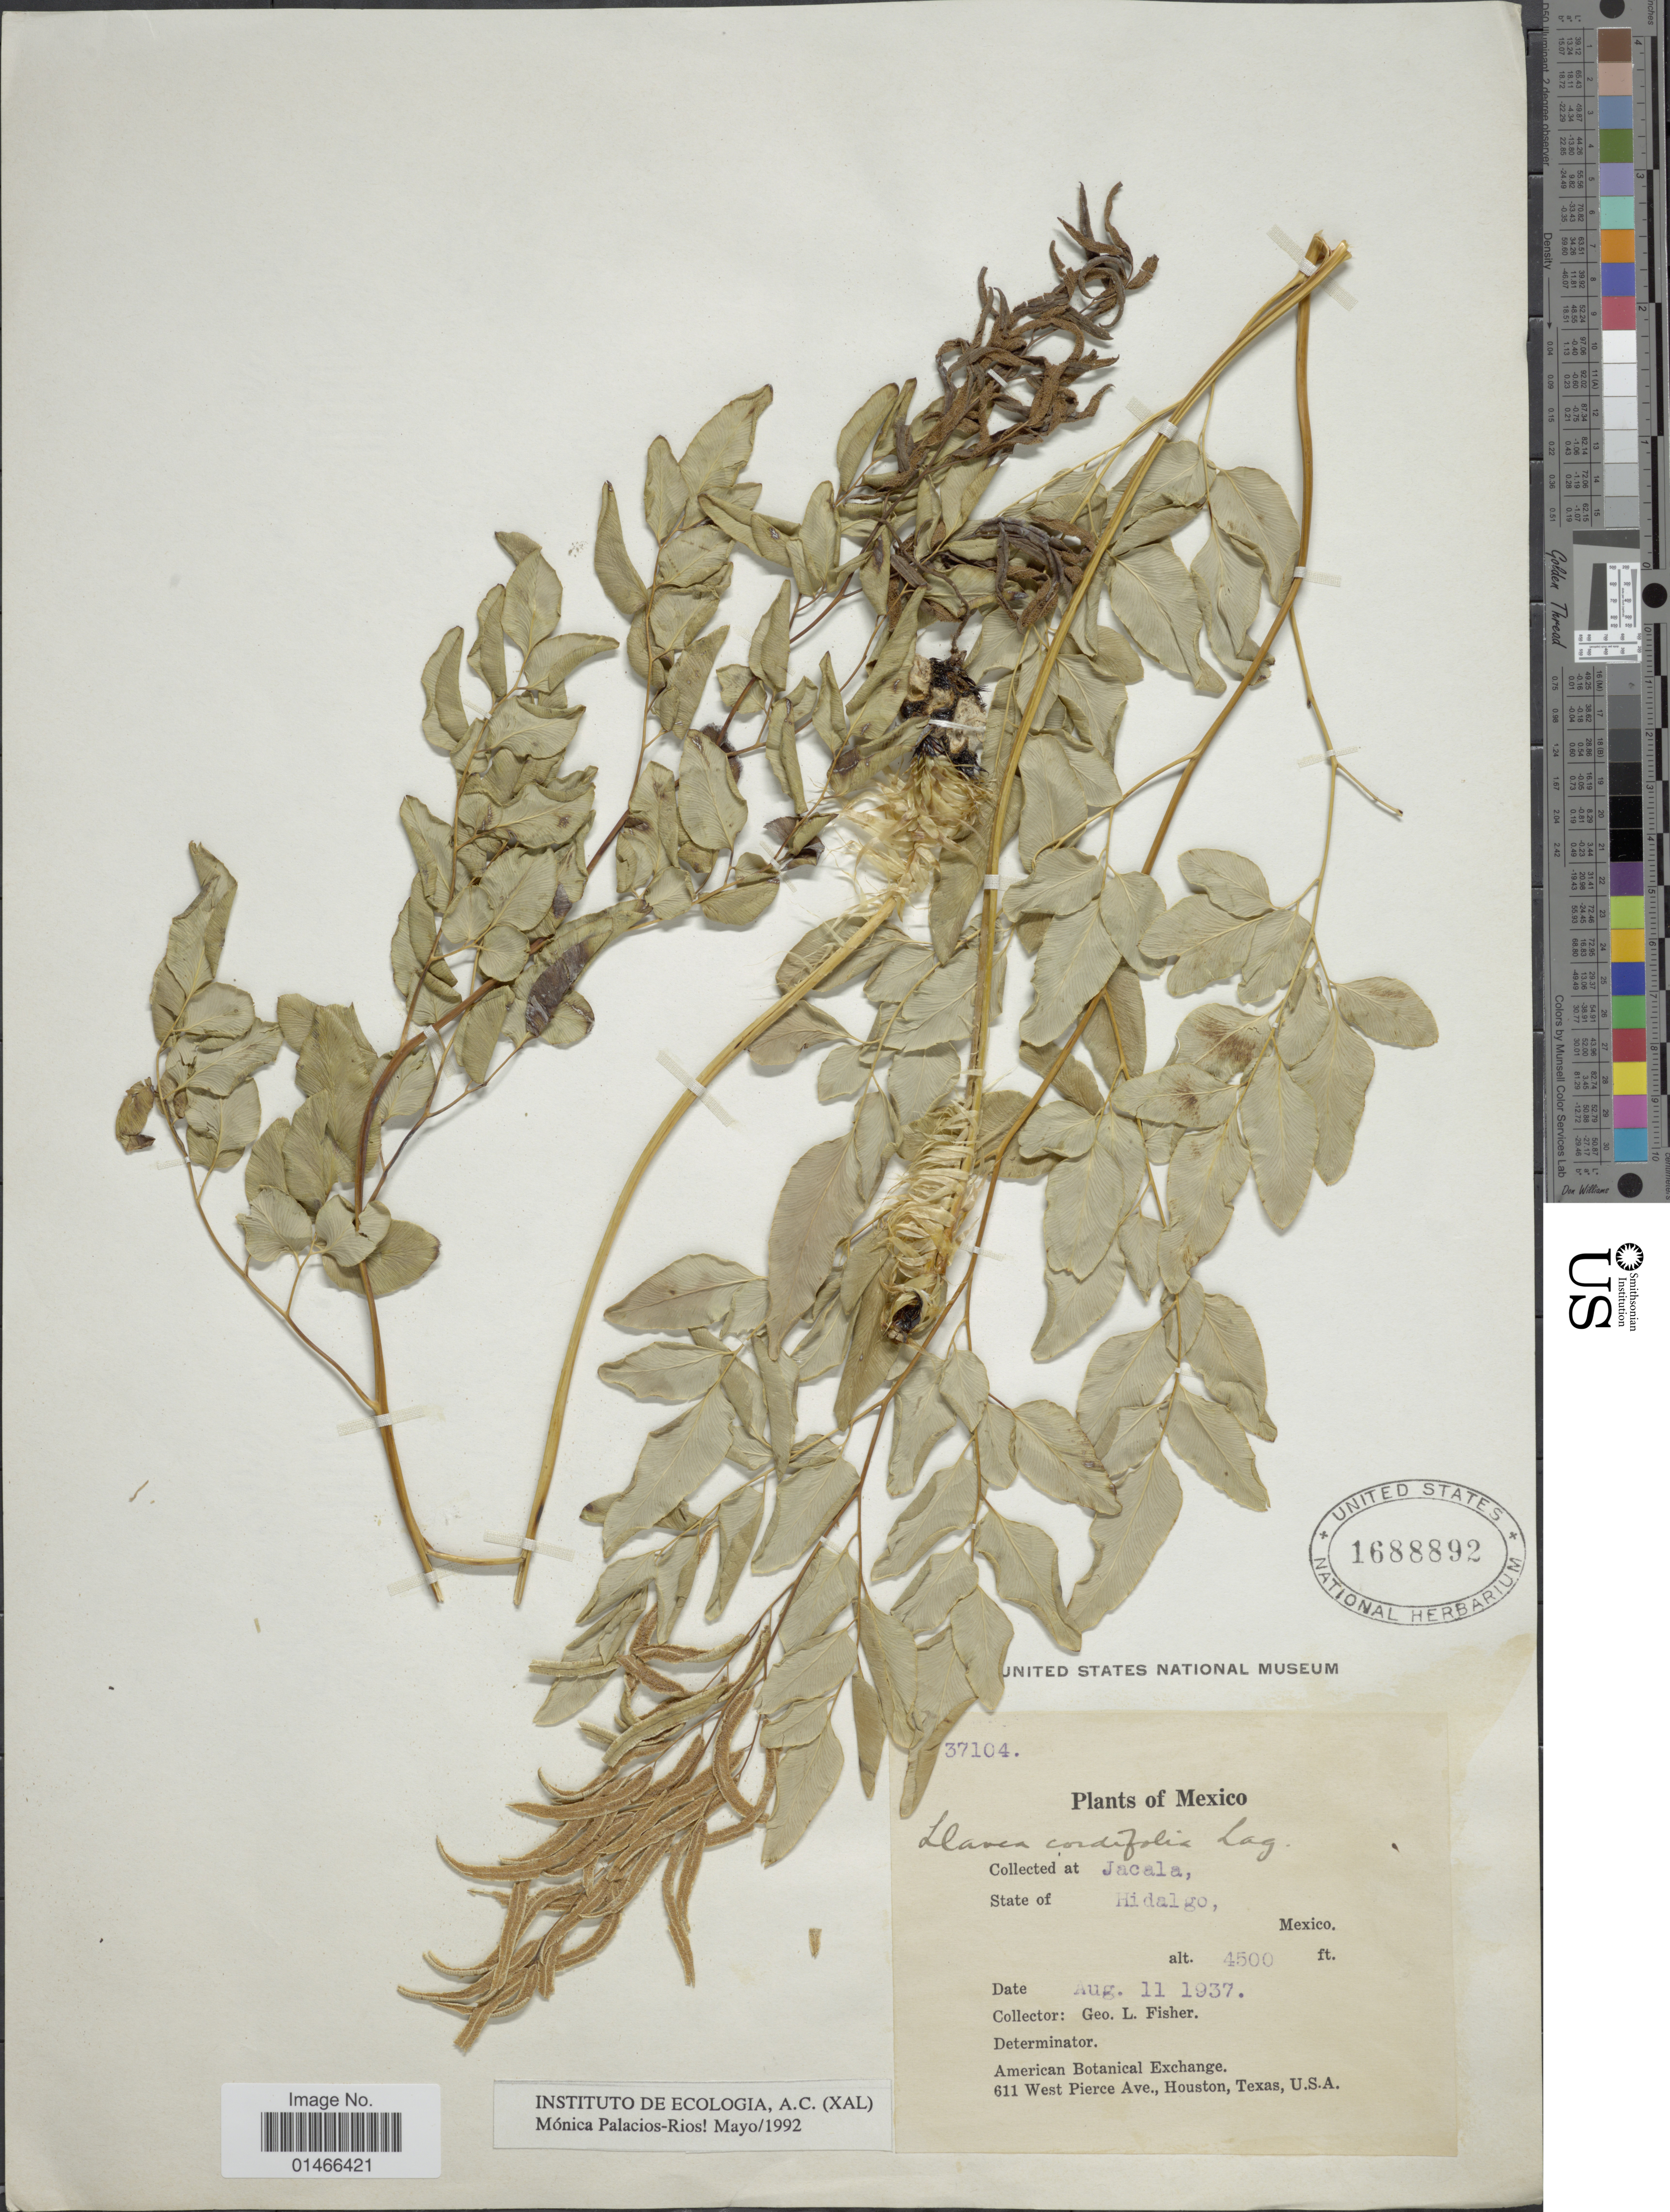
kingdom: Plantae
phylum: Tracheophyta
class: Polypodiopsida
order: Polypodiales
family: Pteridaceae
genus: Llavea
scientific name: Llavea cordifolia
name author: Lag.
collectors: G. L. Fisher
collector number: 37104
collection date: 1937-08-11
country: Mexico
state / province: Hidalgo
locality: Jacala.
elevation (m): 1372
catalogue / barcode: US 1688892